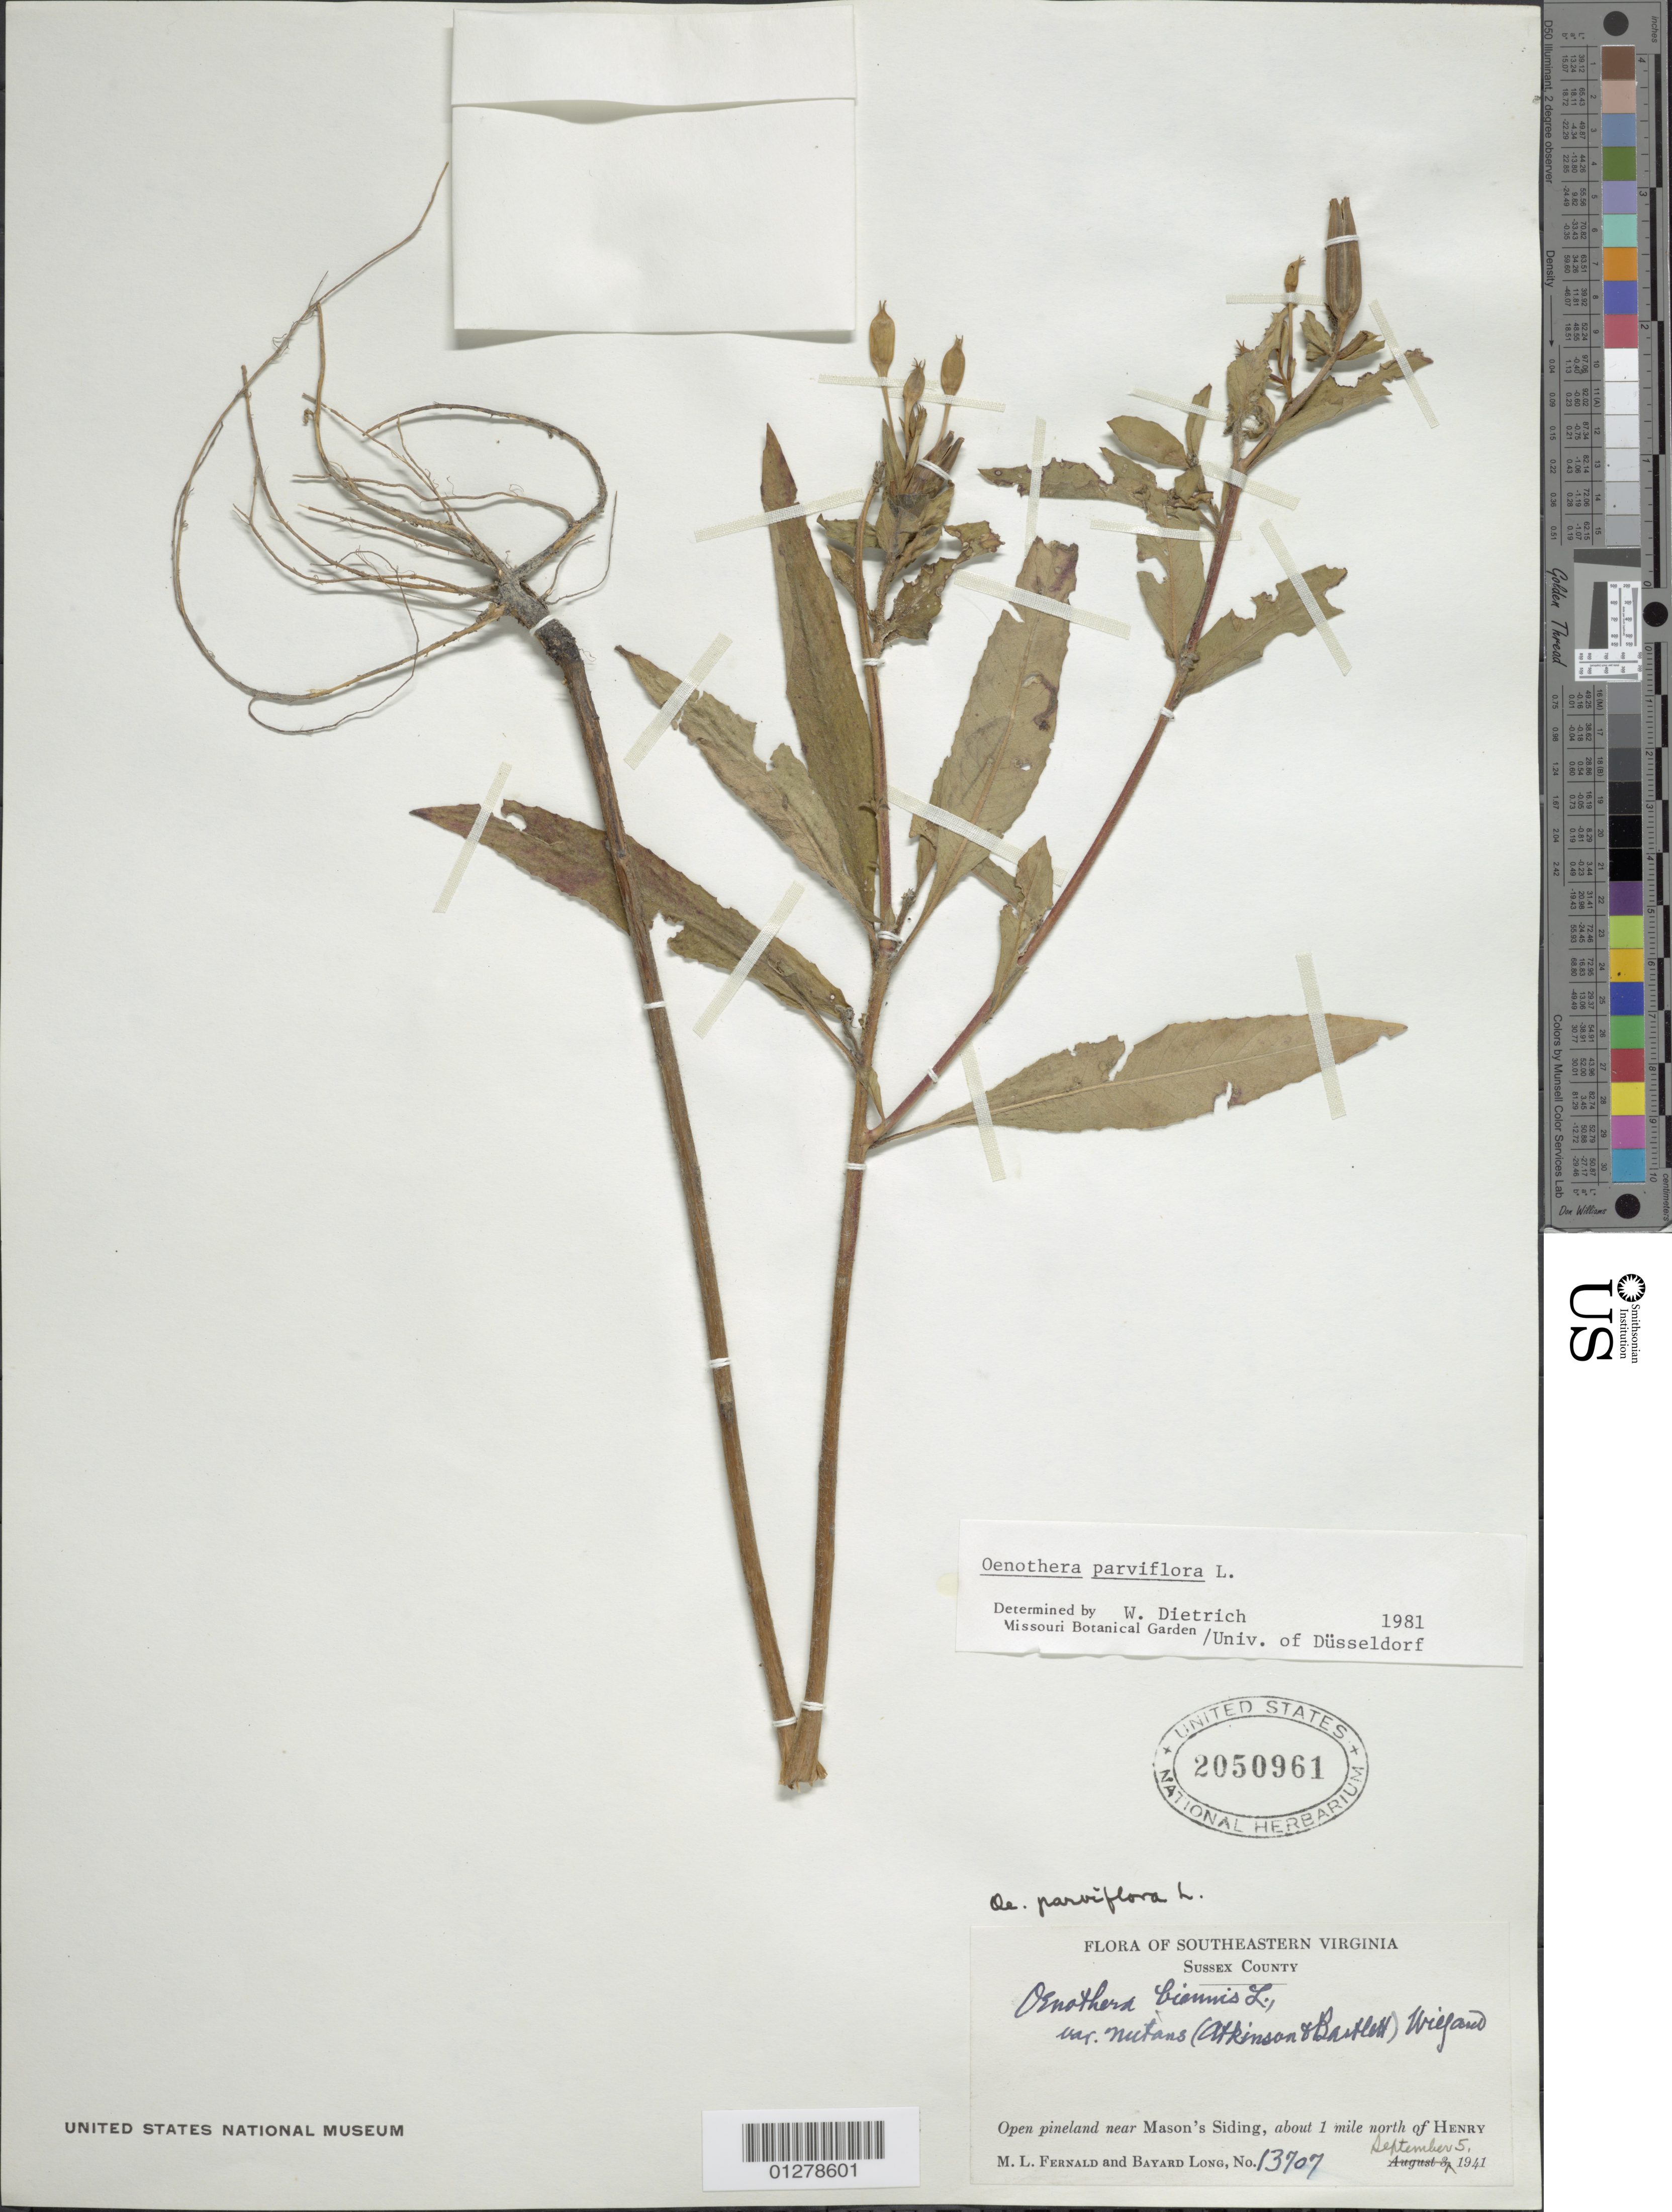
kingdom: Plantae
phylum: Tracheophyta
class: Magnoliopsida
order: Myrtales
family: Onagraceae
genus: Oenothera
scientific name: Oenothera parviflora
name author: L.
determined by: Munz, Philip A.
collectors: M. L. Fernald & B. H. Long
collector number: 13707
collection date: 1941-09-05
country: United States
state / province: Virginia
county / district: Sussex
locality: near Mason's Siding, about 1 mi N of Henry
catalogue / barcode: US 2050961